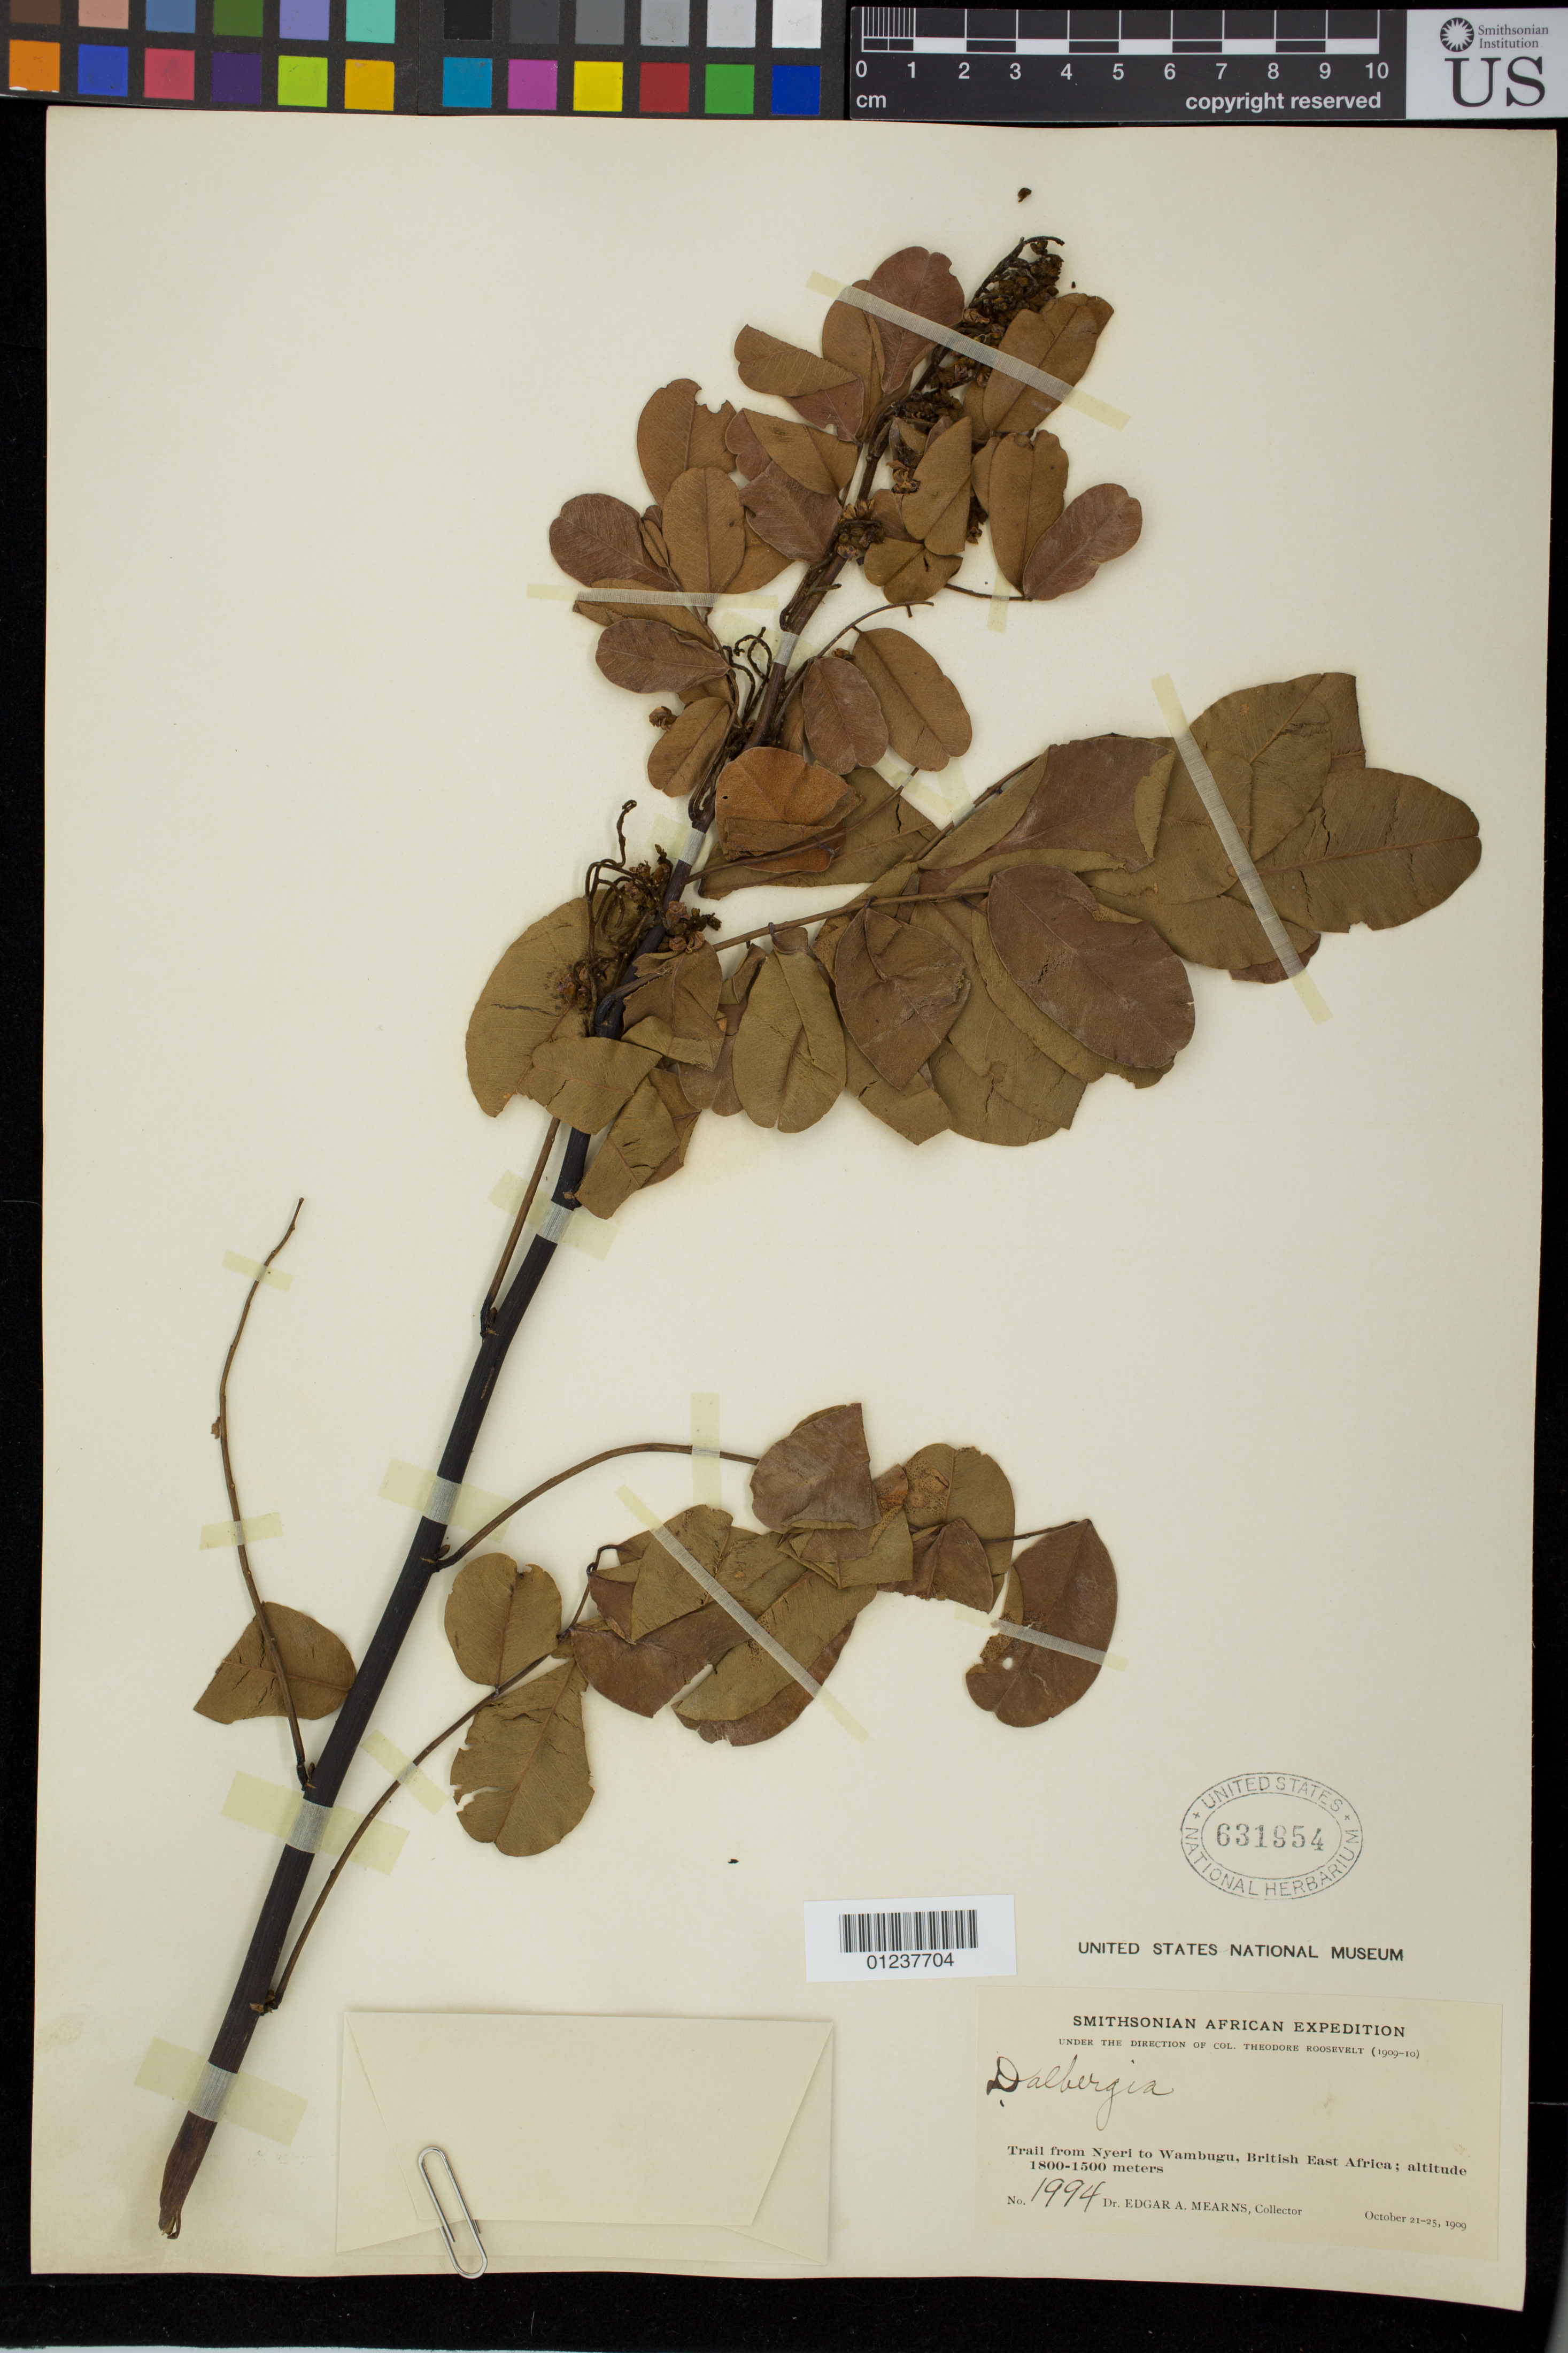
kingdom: Plantae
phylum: Tracheophyta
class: Magnoliopsida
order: Fabales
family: Fabaceae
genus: Dalbergia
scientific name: Dalbergia lactea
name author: Vatke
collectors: E. A. Mearns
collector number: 1994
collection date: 1909-10-21/1909-10-25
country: Kenya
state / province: Nyeri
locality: Trail from Nyeri to Wambugu, British East Africa.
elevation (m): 1500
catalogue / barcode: US 631954